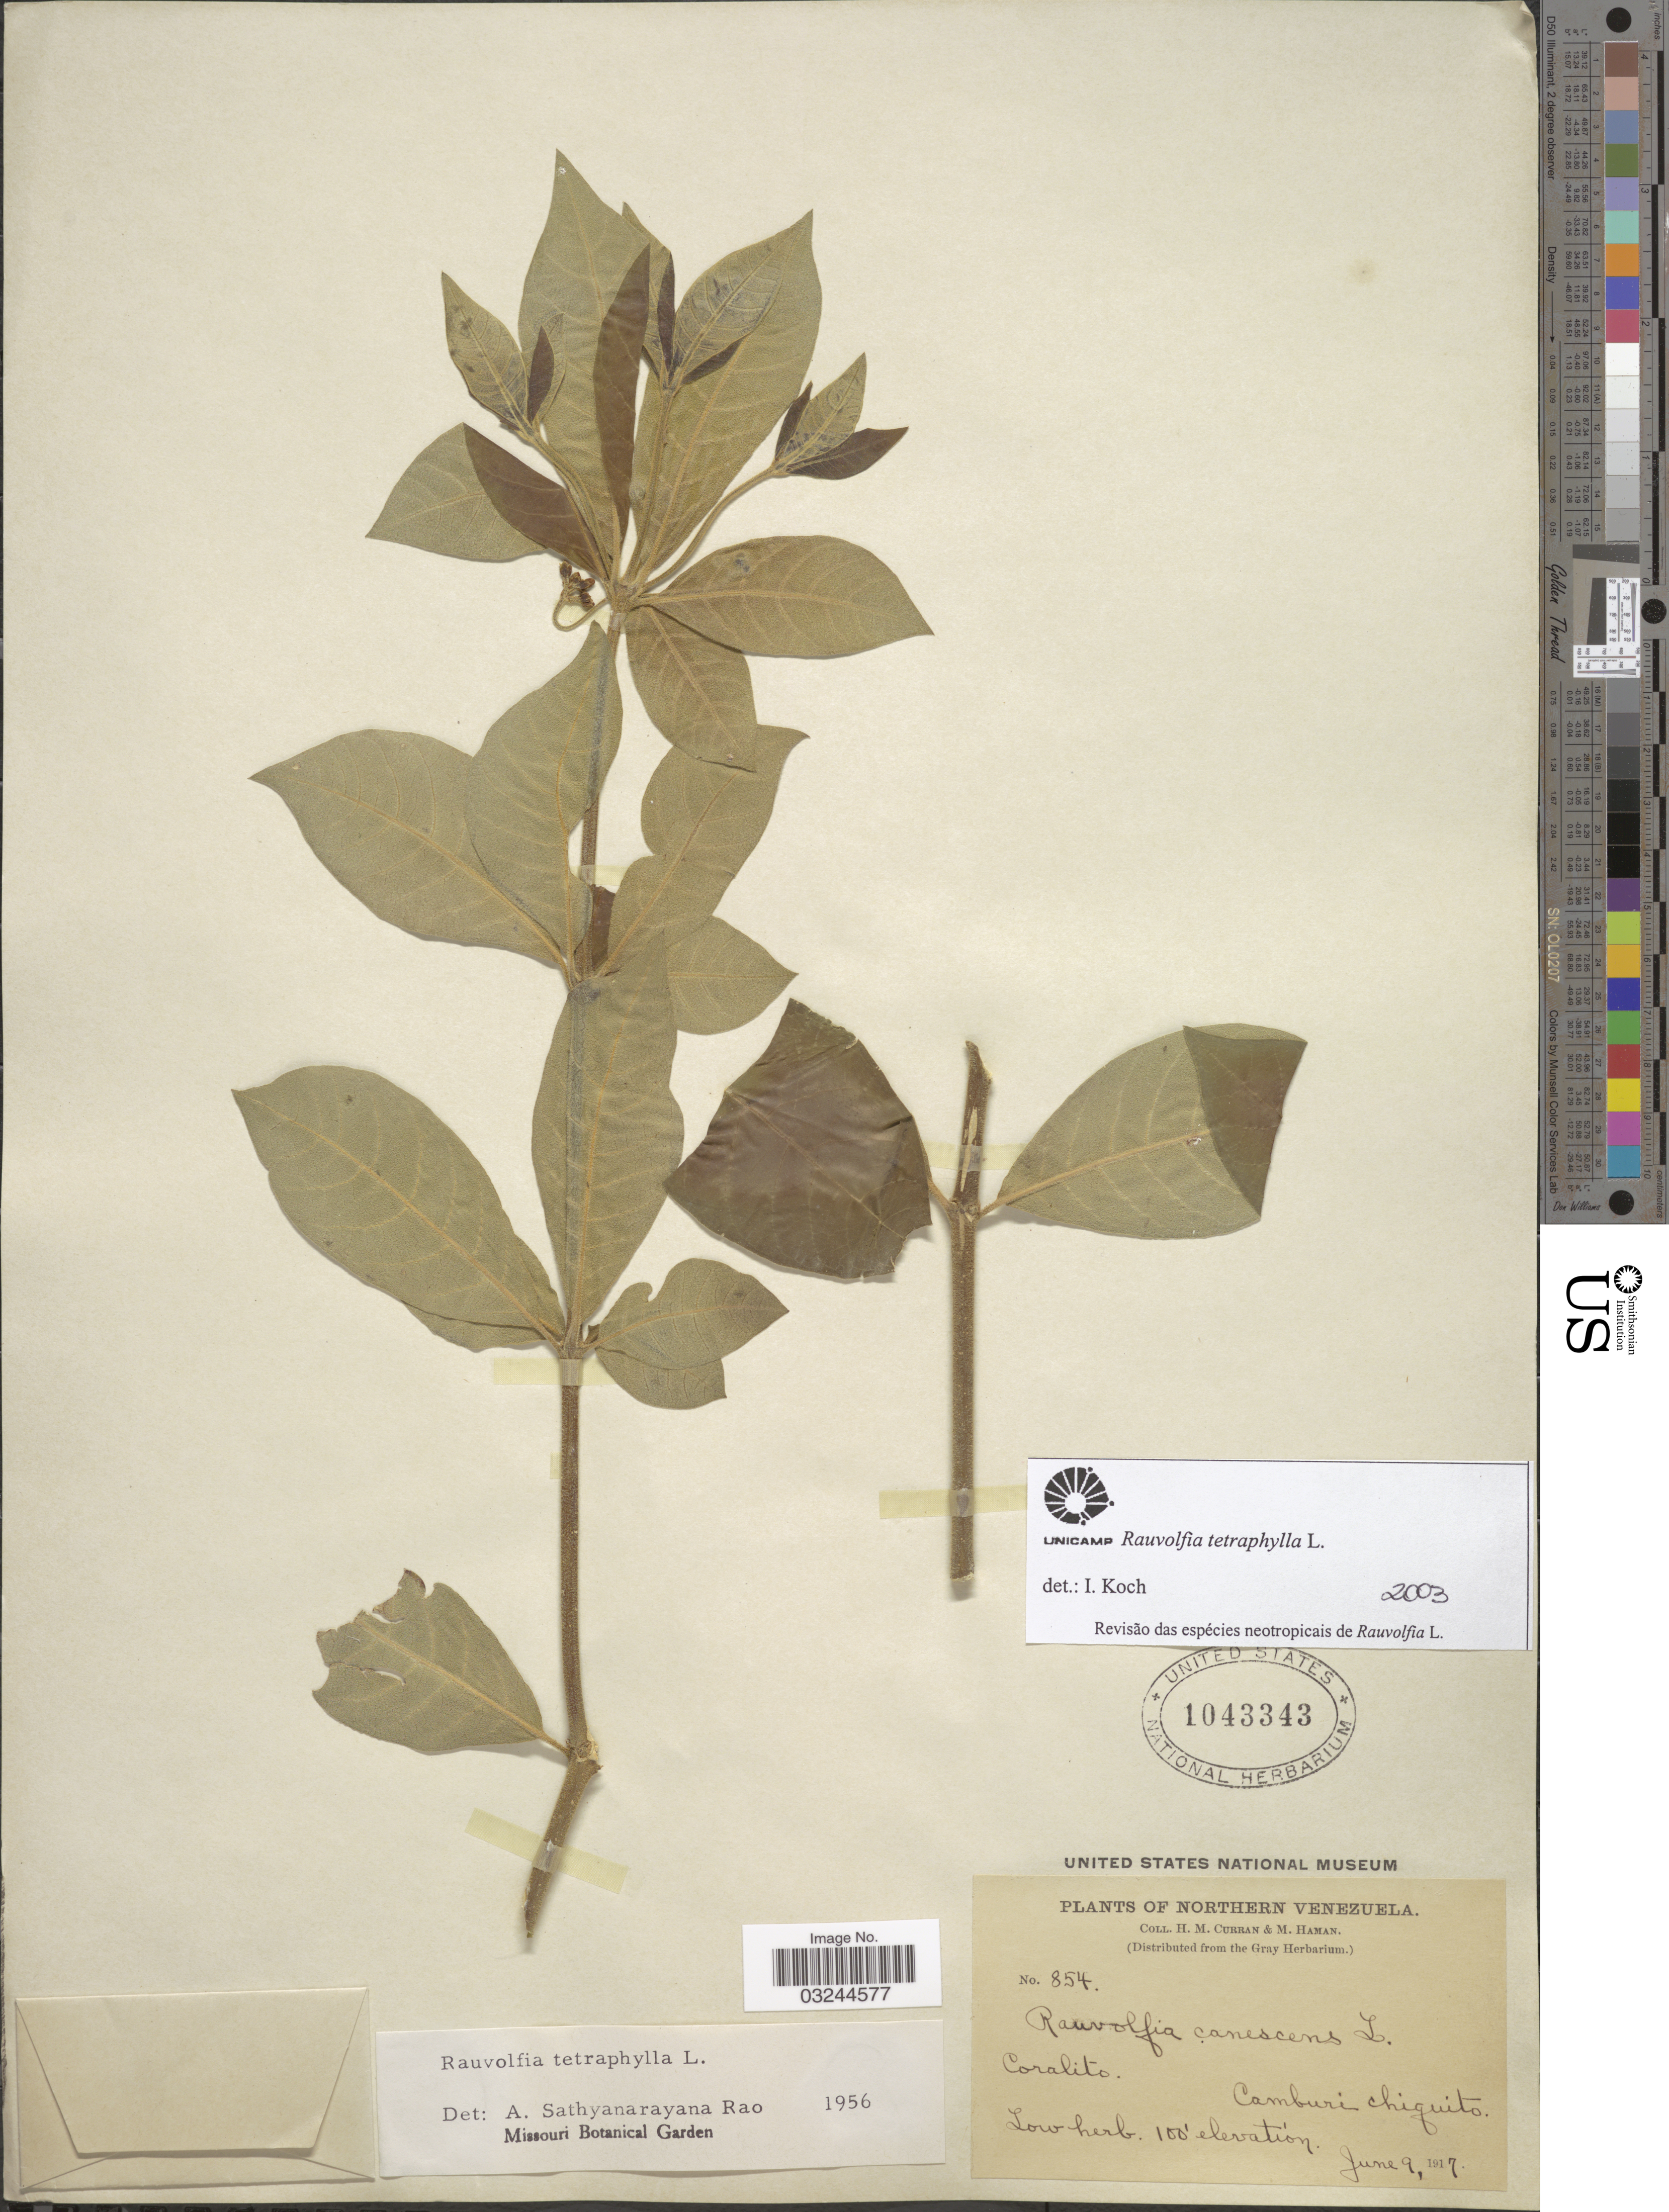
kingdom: Plantae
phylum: Tracheophyta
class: Magnoliopsida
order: Gentianales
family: Apocynaceae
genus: Rauvolfia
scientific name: Rauvolfia tetraphylla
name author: L.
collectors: H. M. Curran & M. Haman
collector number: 854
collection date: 1917-06-09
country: Venezuela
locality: Northern Venezuela. Coralito. Camburi chiquito.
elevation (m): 30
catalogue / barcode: US 1043343